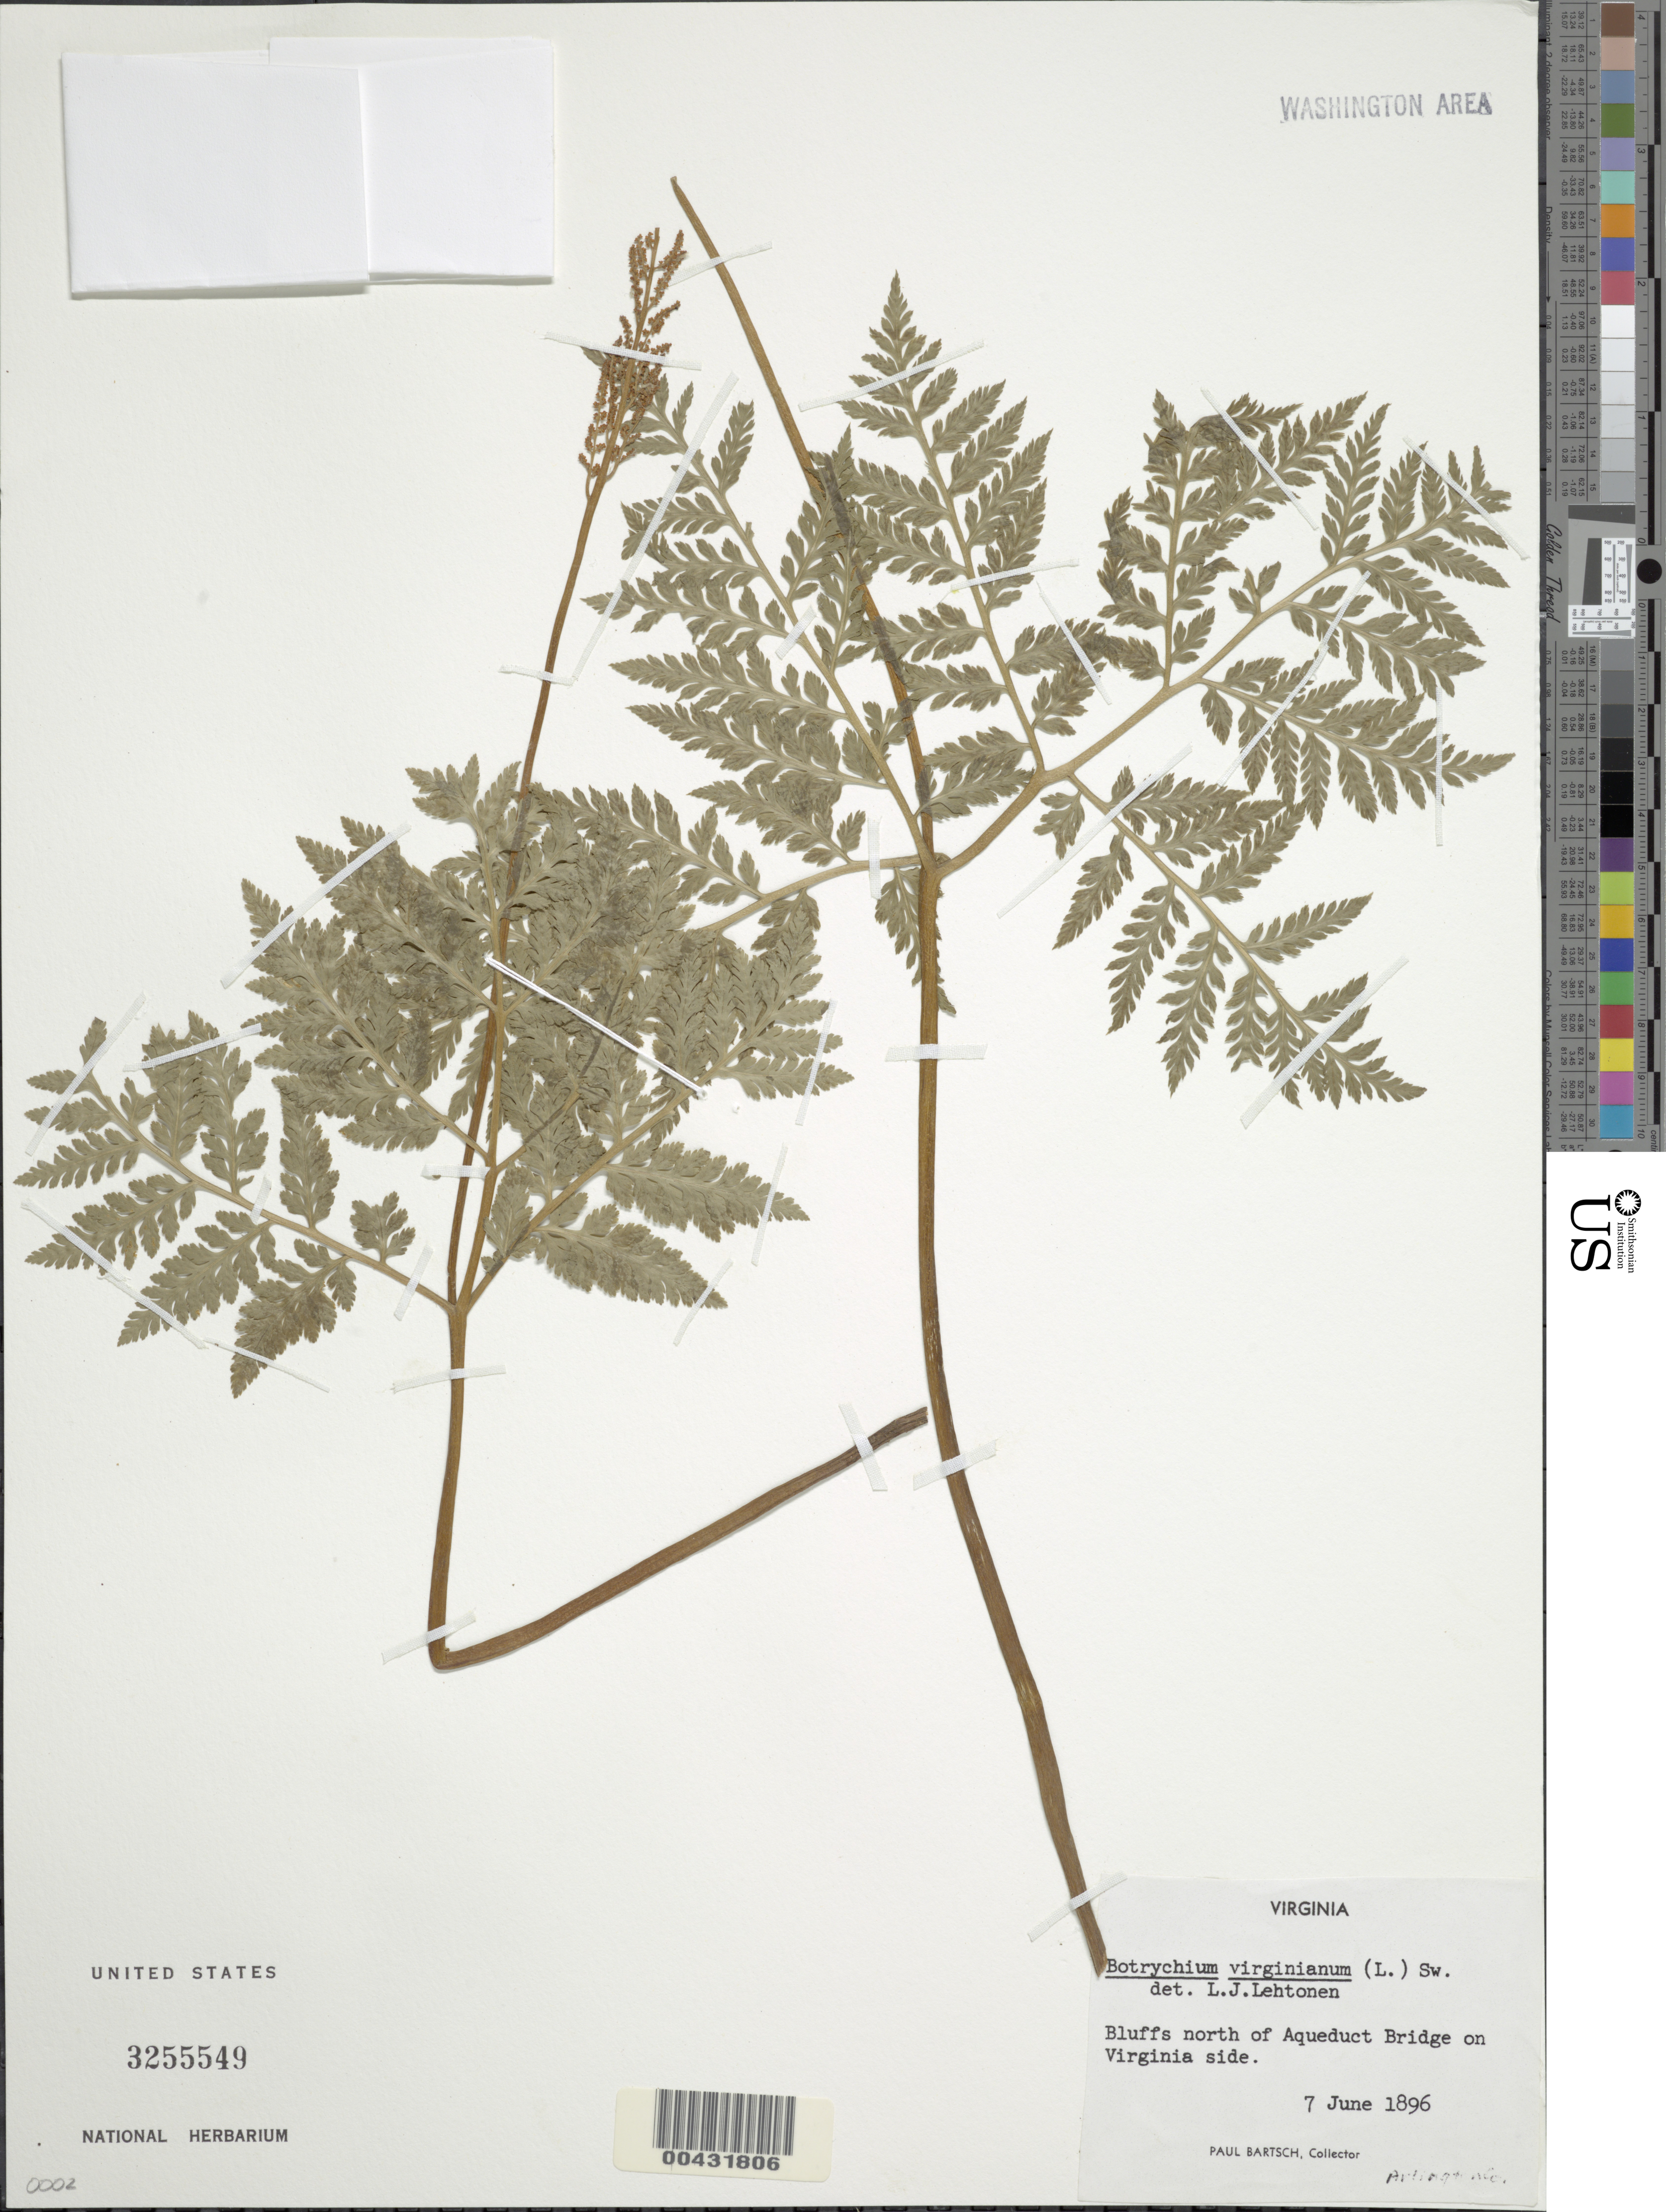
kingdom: Plantae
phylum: Tracheophyta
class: Polypodiopsida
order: Ophioglossales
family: Ophioglossaceae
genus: Botrychium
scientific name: Botrychium virginianum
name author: (L.) Sw.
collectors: P. Bartsch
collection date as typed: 07 Jun 1896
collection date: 1896-06-07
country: United States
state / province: Virginia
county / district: Arlington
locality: N of Aqueduct Bridge on Virginia side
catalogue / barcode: US 3255549